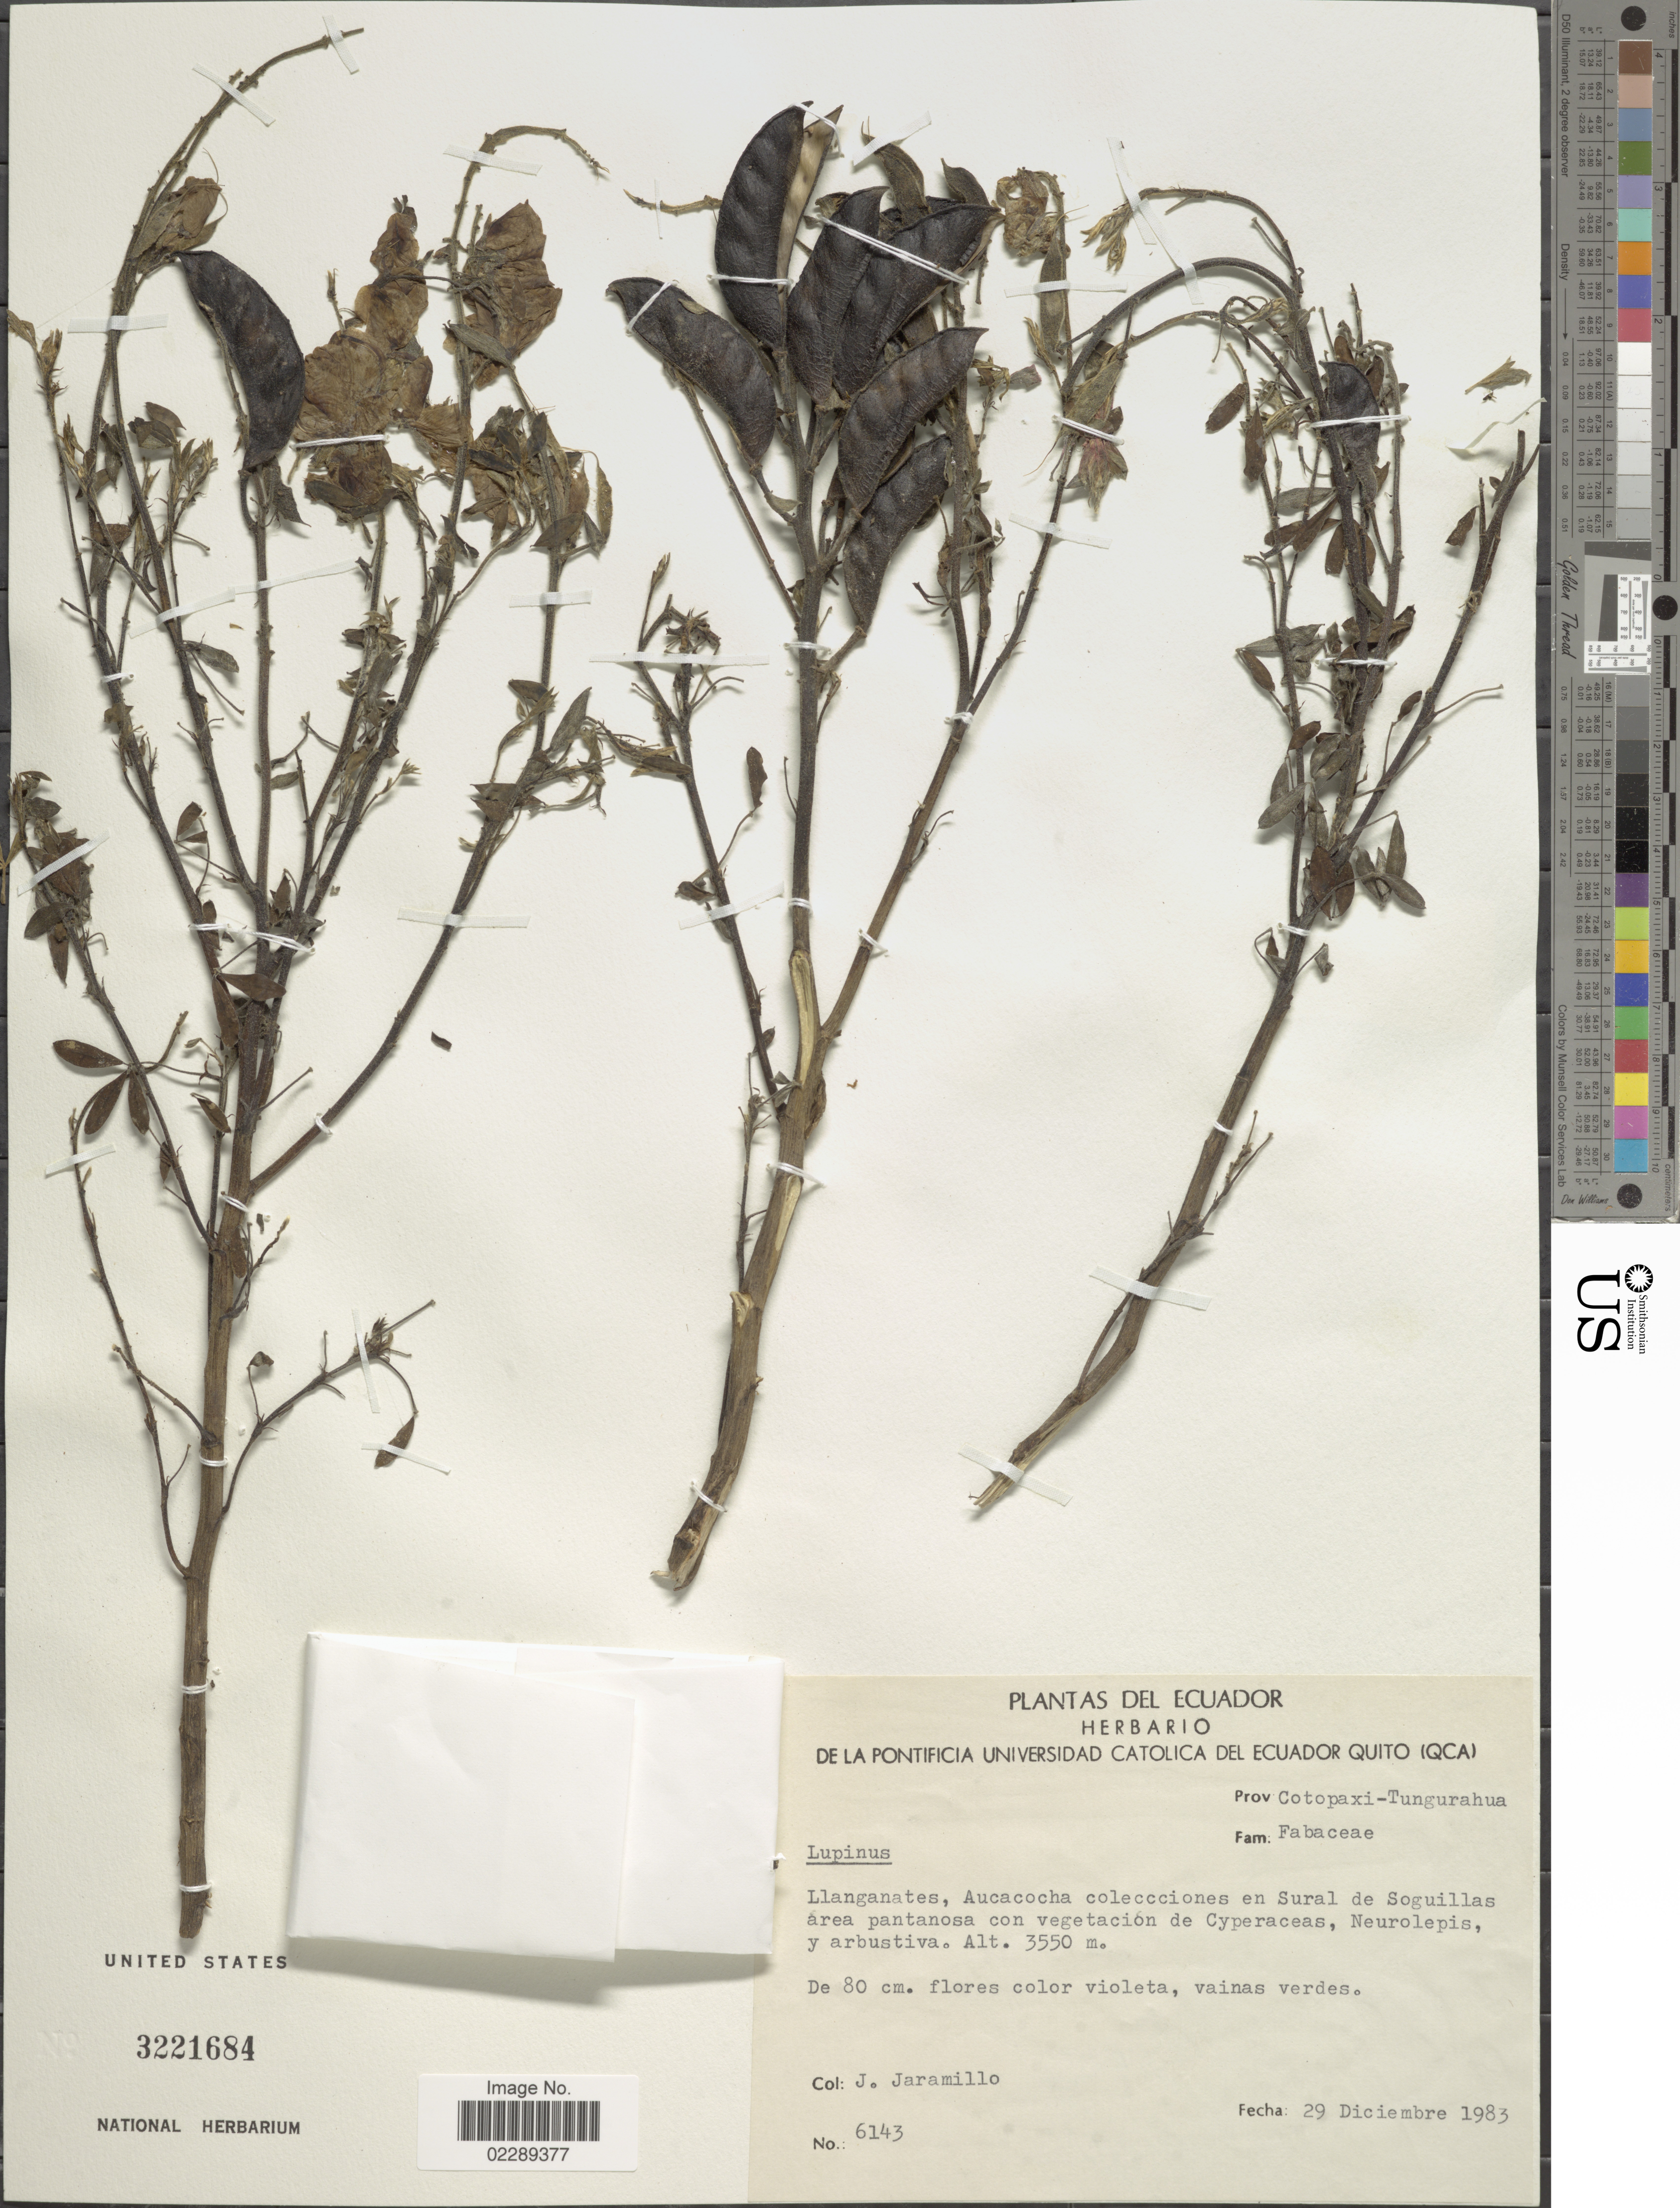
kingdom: Plantae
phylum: Tracheophyta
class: Magnoliopsida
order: Fabales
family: Fabaceae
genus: Lupinus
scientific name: Lupinus sp.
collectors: J. Jaramillo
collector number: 6143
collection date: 1983-12-29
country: Ecuador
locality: Prov. Cotopaxi-Tungurahua. Llanganates, Aucacocha colecciones en Sural de Soguillas area oantanosa con vegetacion de Cyperaceas, Neurolepis, y arbustiva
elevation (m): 3550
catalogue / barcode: US 3221684